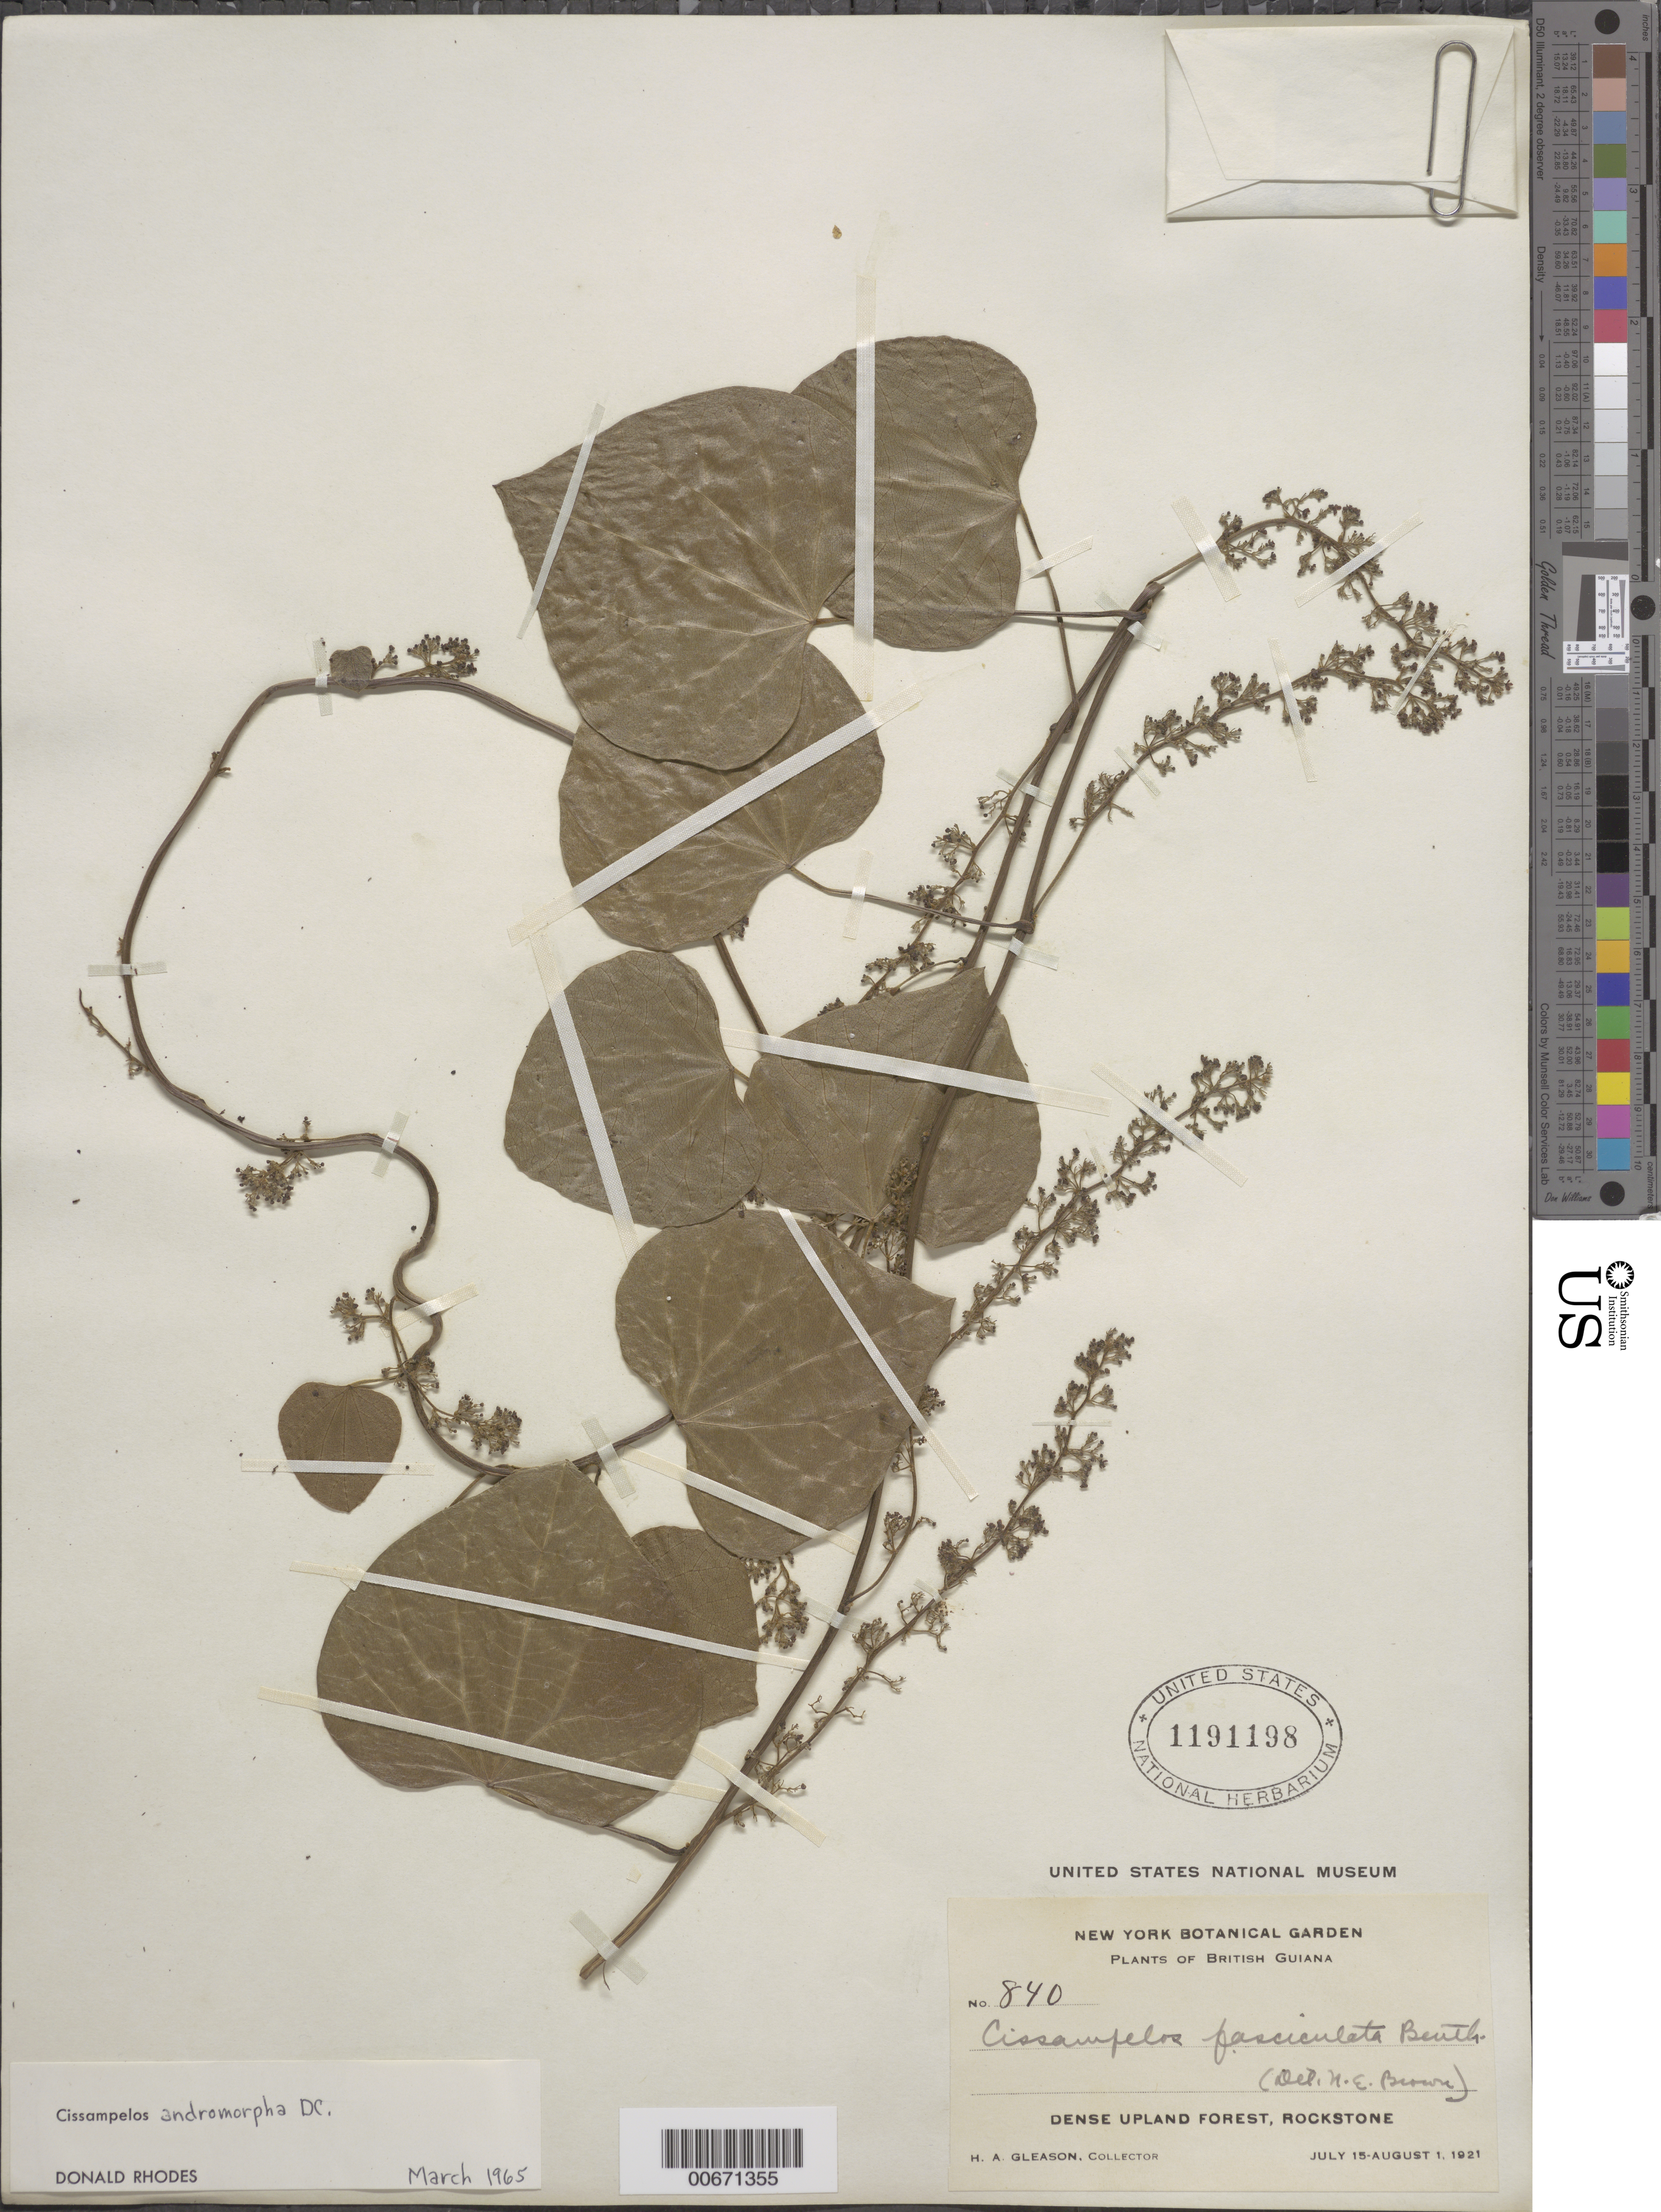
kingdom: Plantae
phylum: Tracheophyta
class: Magnoliopsida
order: Ranunculales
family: Menispermaceae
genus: Cissampelos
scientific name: Cissampelos andromorpha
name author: DC.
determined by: Rhodes, D.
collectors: H. A. Gleason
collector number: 840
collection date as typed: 15-Jul-21 to 1-Aug-21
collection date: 1921-07-15/1921-08-01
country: Guyana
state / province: U. Demerara-Berbice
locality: Rockstone, in and about the village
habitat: Dense upland forest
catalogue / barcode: US 1191198